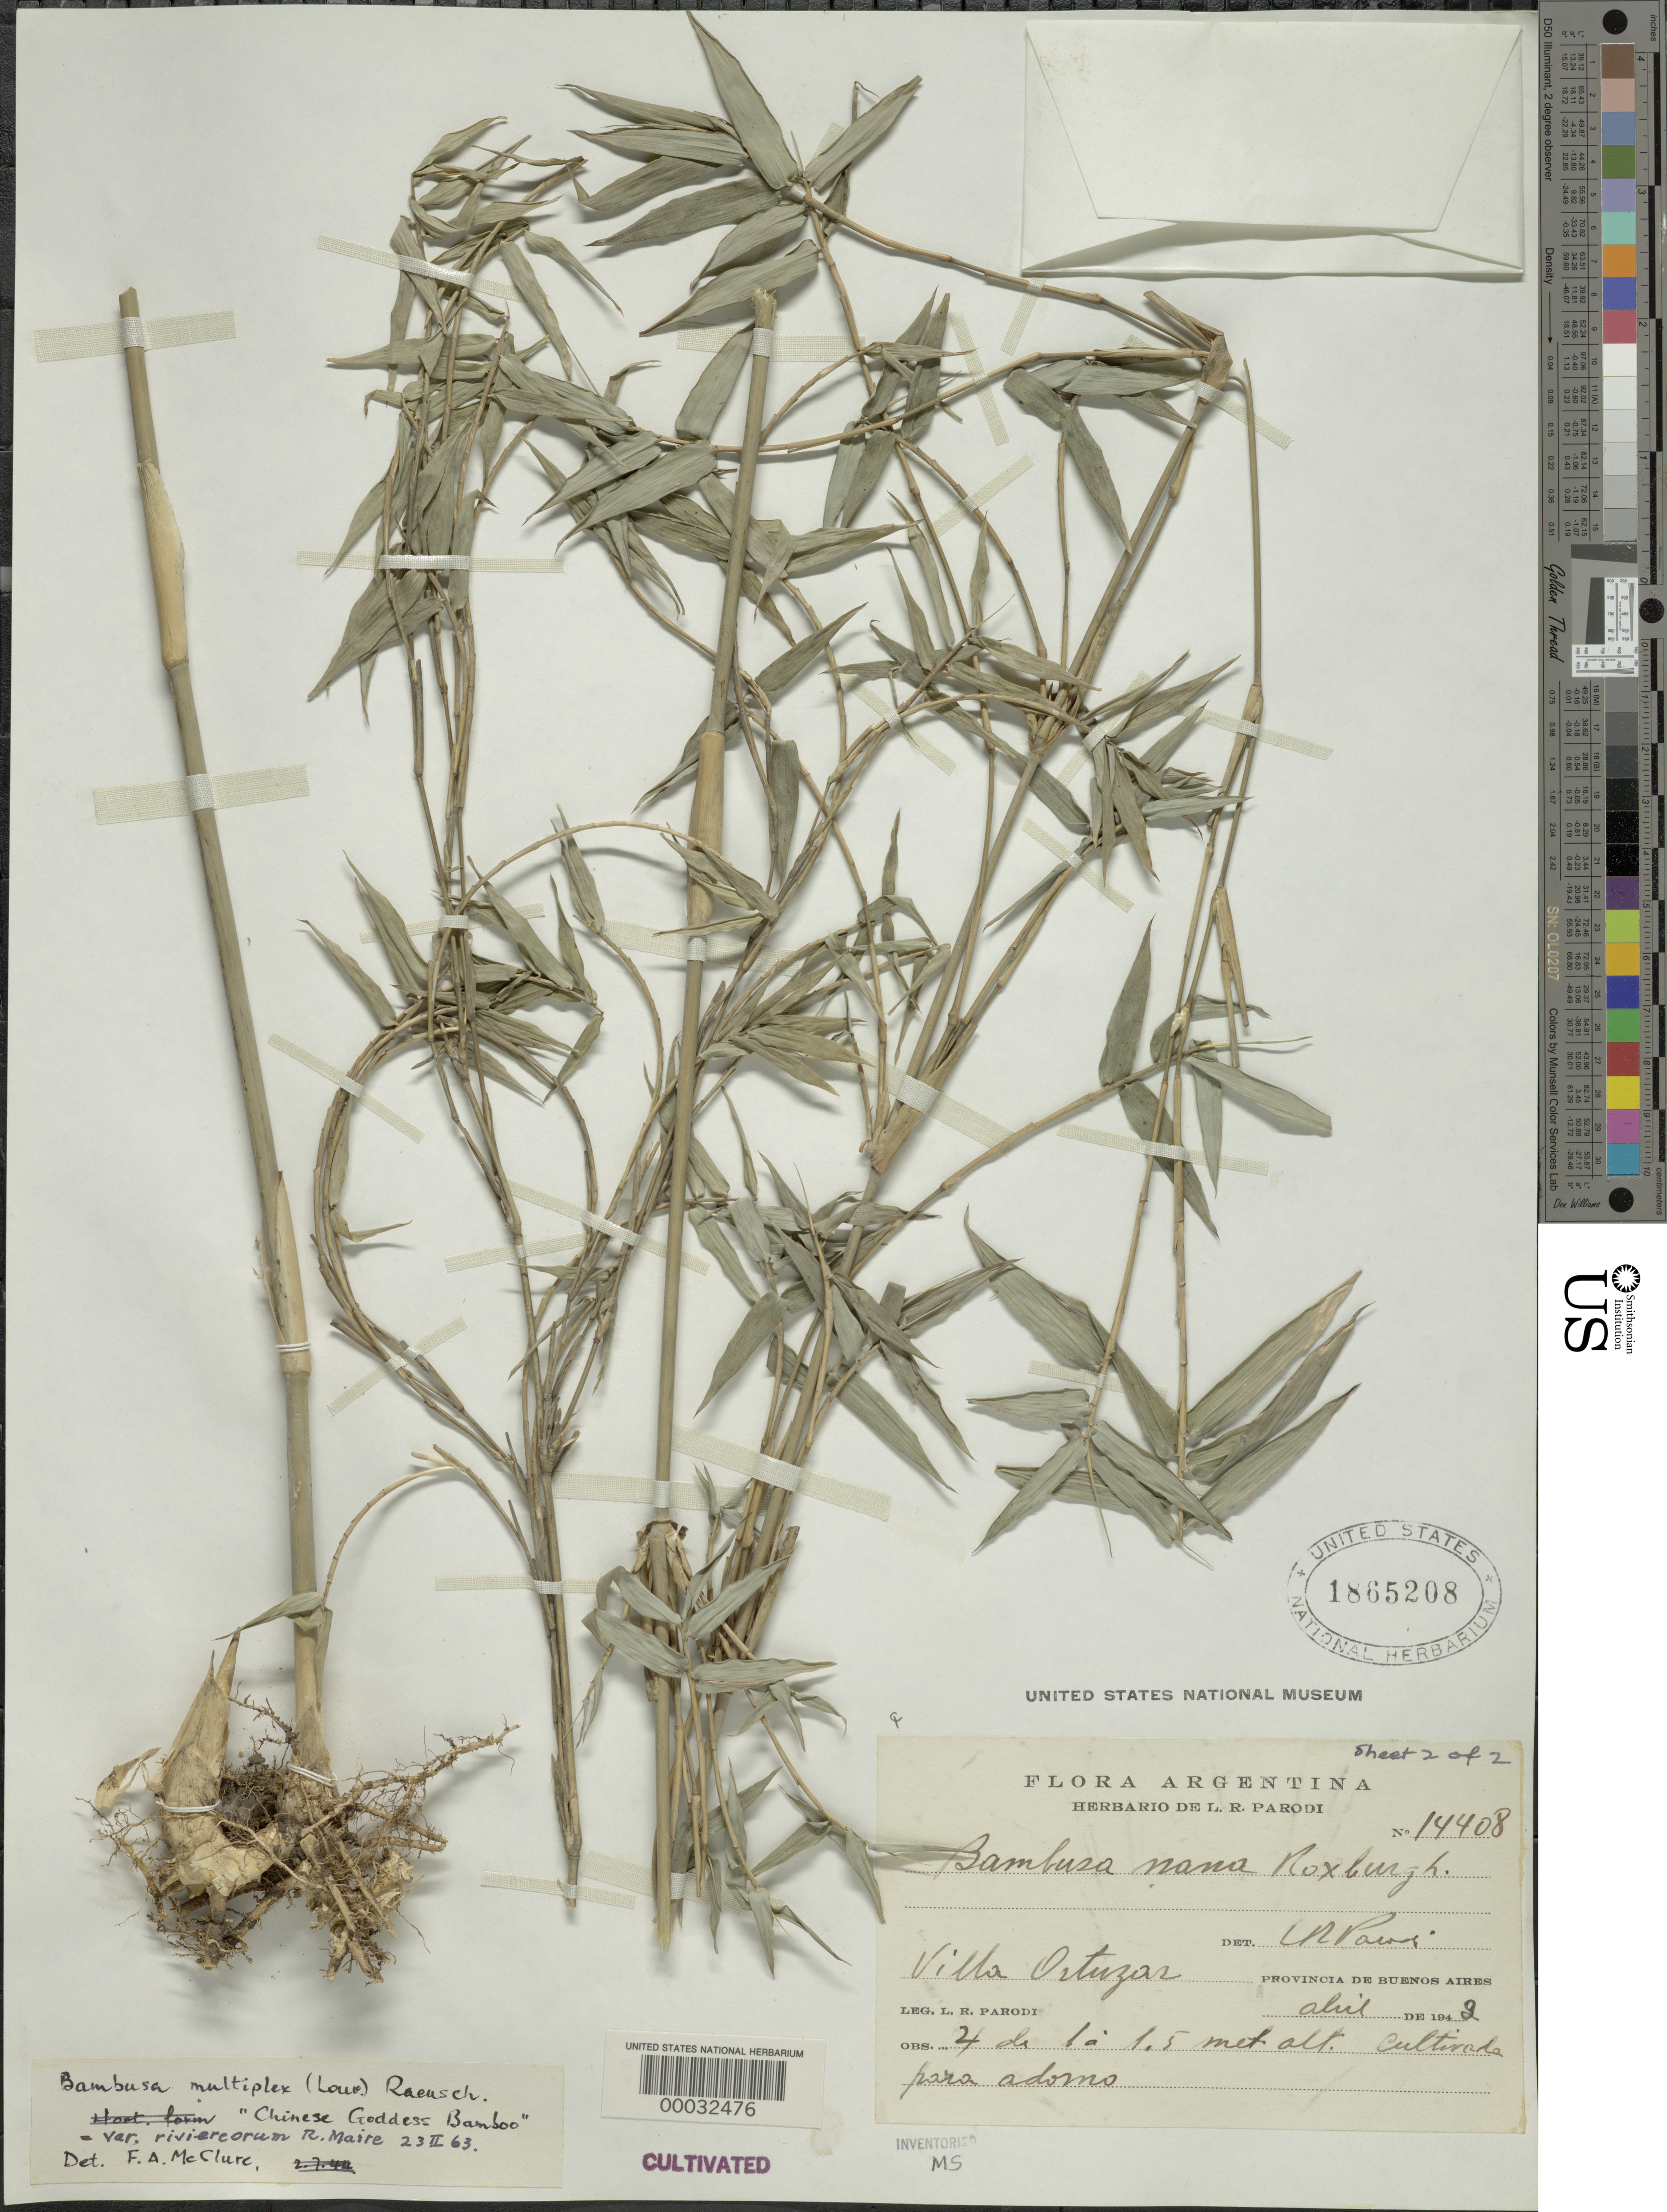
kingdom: Plantae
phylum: Tracheophyta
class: Liliopsida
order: Poales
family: Poaceae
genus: Bambusa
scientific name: Bambusa multiplex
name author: (Lour.) Raeusch. ex Schult. & Schult. f.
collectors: L. R. Parodi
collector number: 14408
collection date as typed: Apr 1942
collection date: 1942-04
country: Argentina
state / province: Ciudad Autónoma de Buenos Aires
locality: Buenos Aries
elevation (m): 150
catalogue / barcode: US 1865208